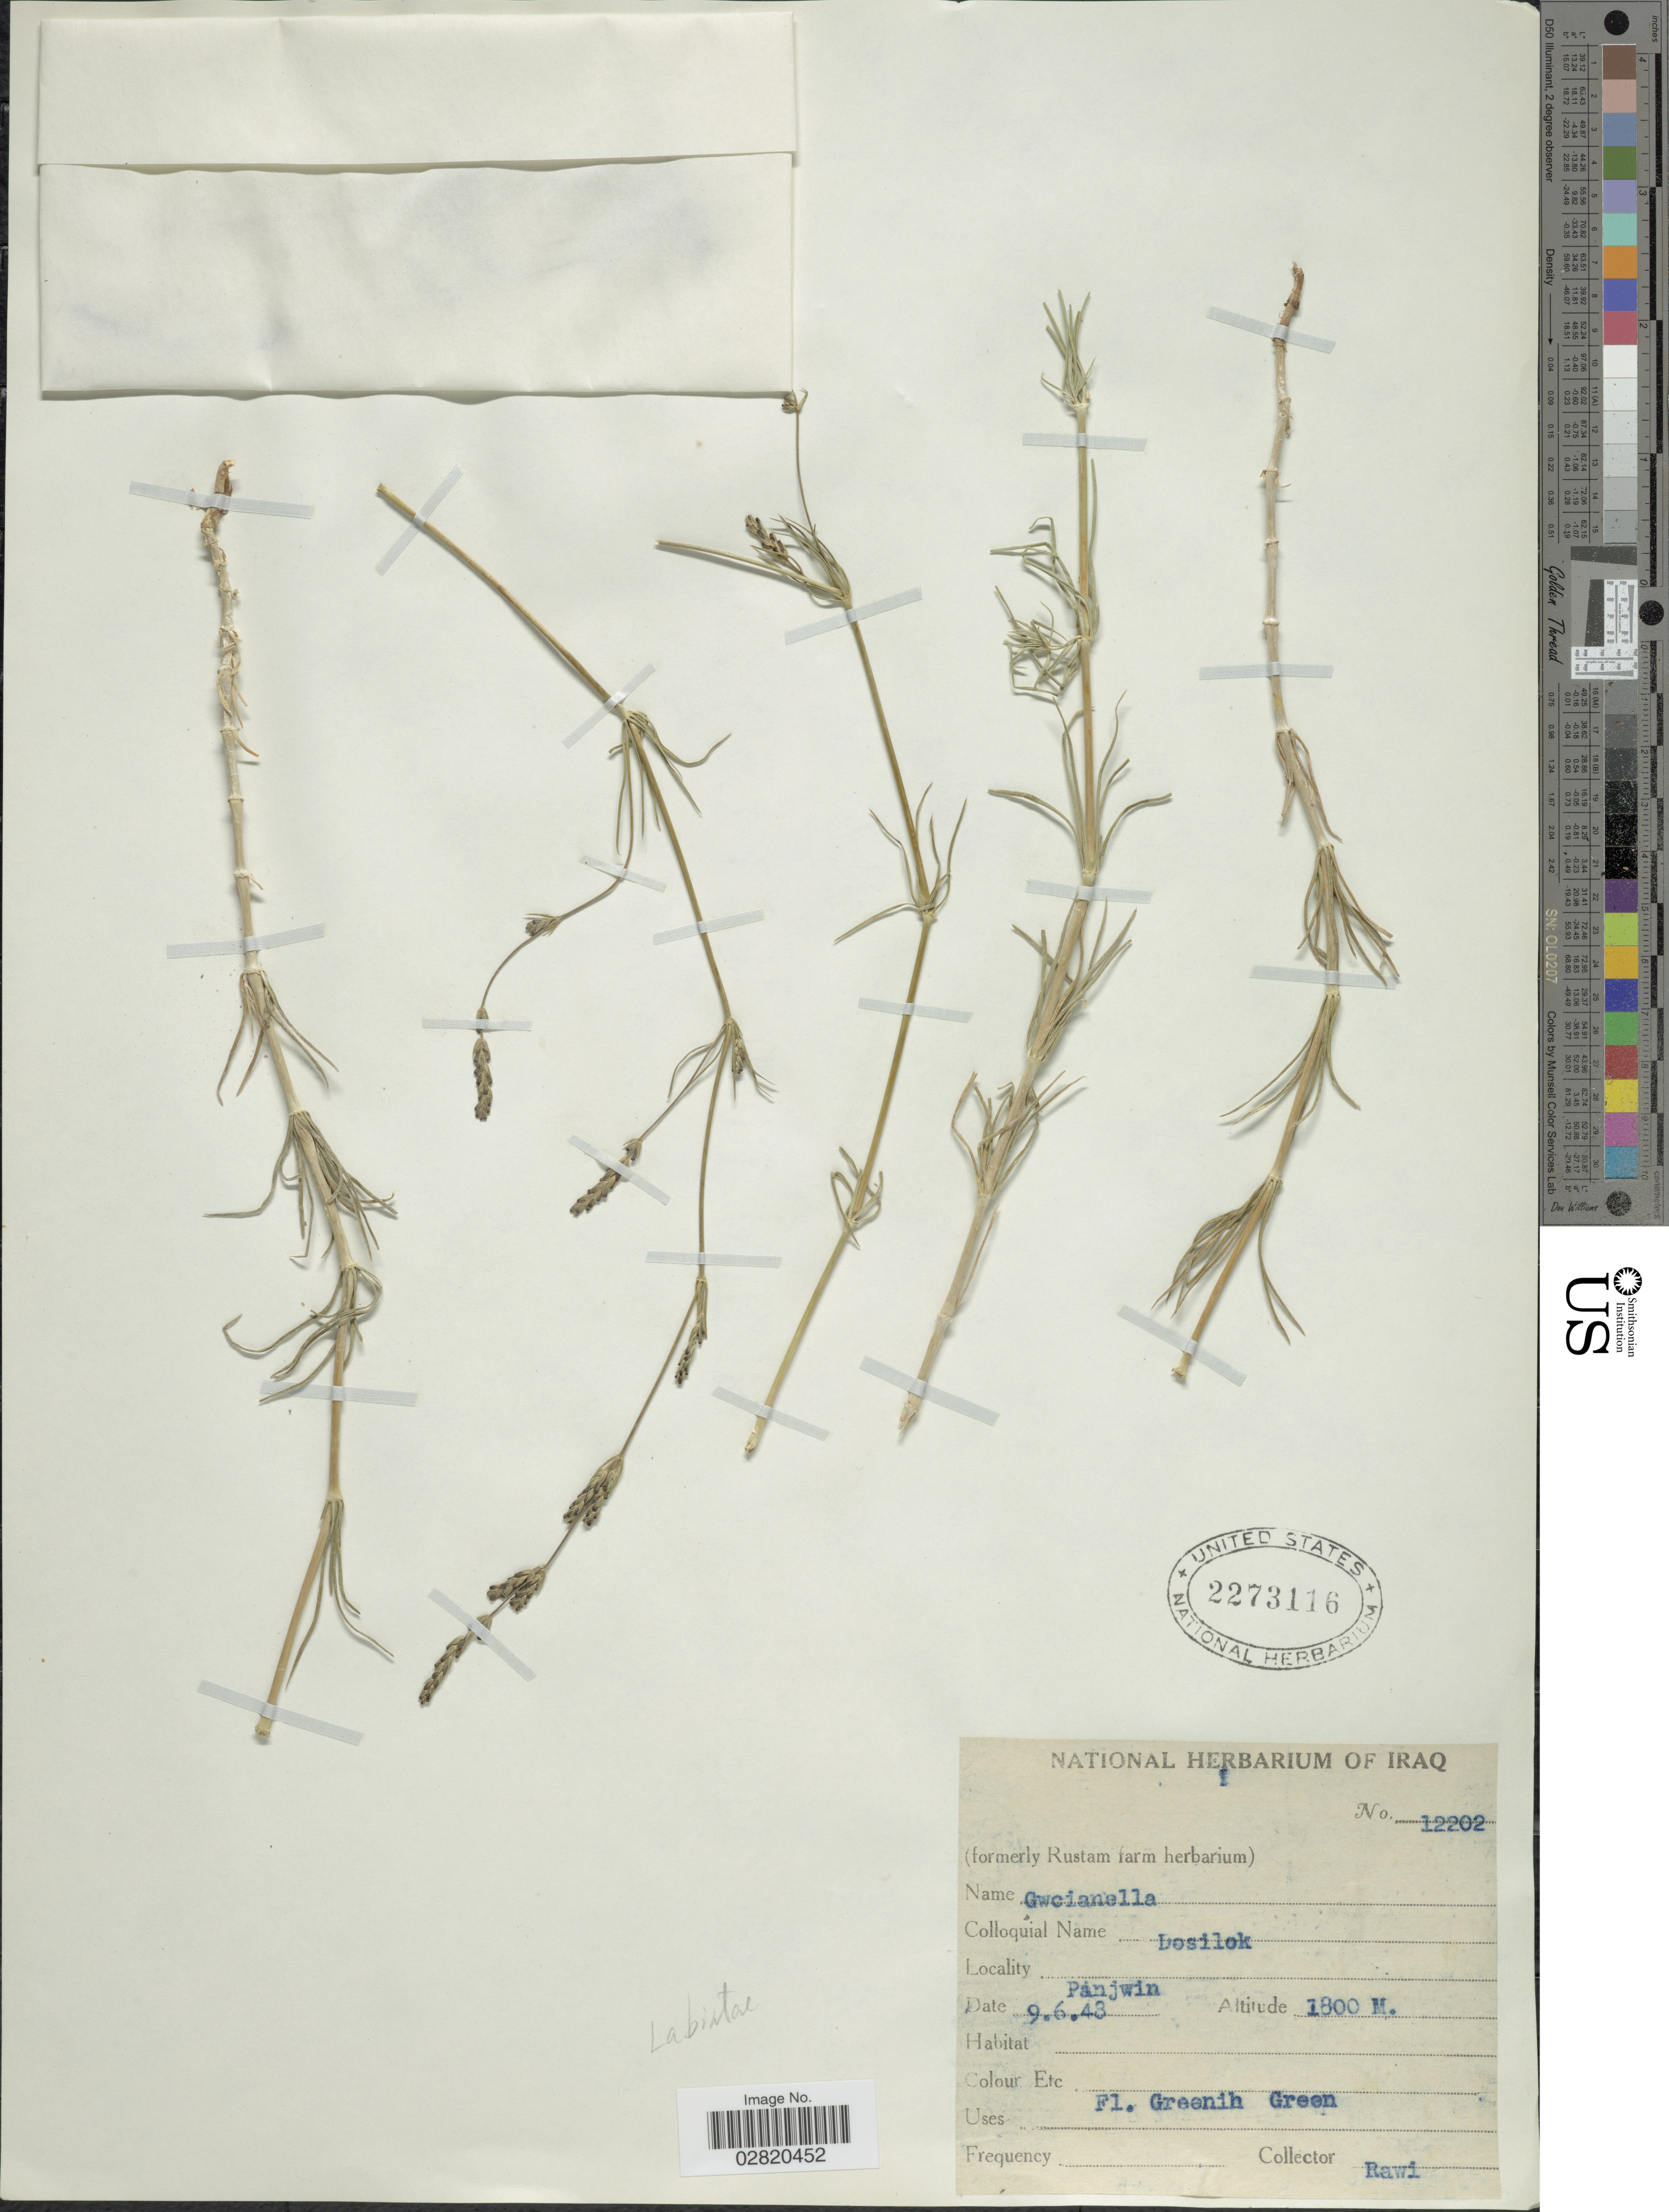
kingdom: Plantae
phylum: Tracheophyta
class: Magnoliopsida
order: Lamiales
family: Lamiaceae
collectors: -. Rawi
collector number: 12202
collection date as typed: Transcribed d/m/y: 9/6/48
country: Iraq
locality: Panjwin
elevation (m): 1800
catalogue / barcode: US 2273116